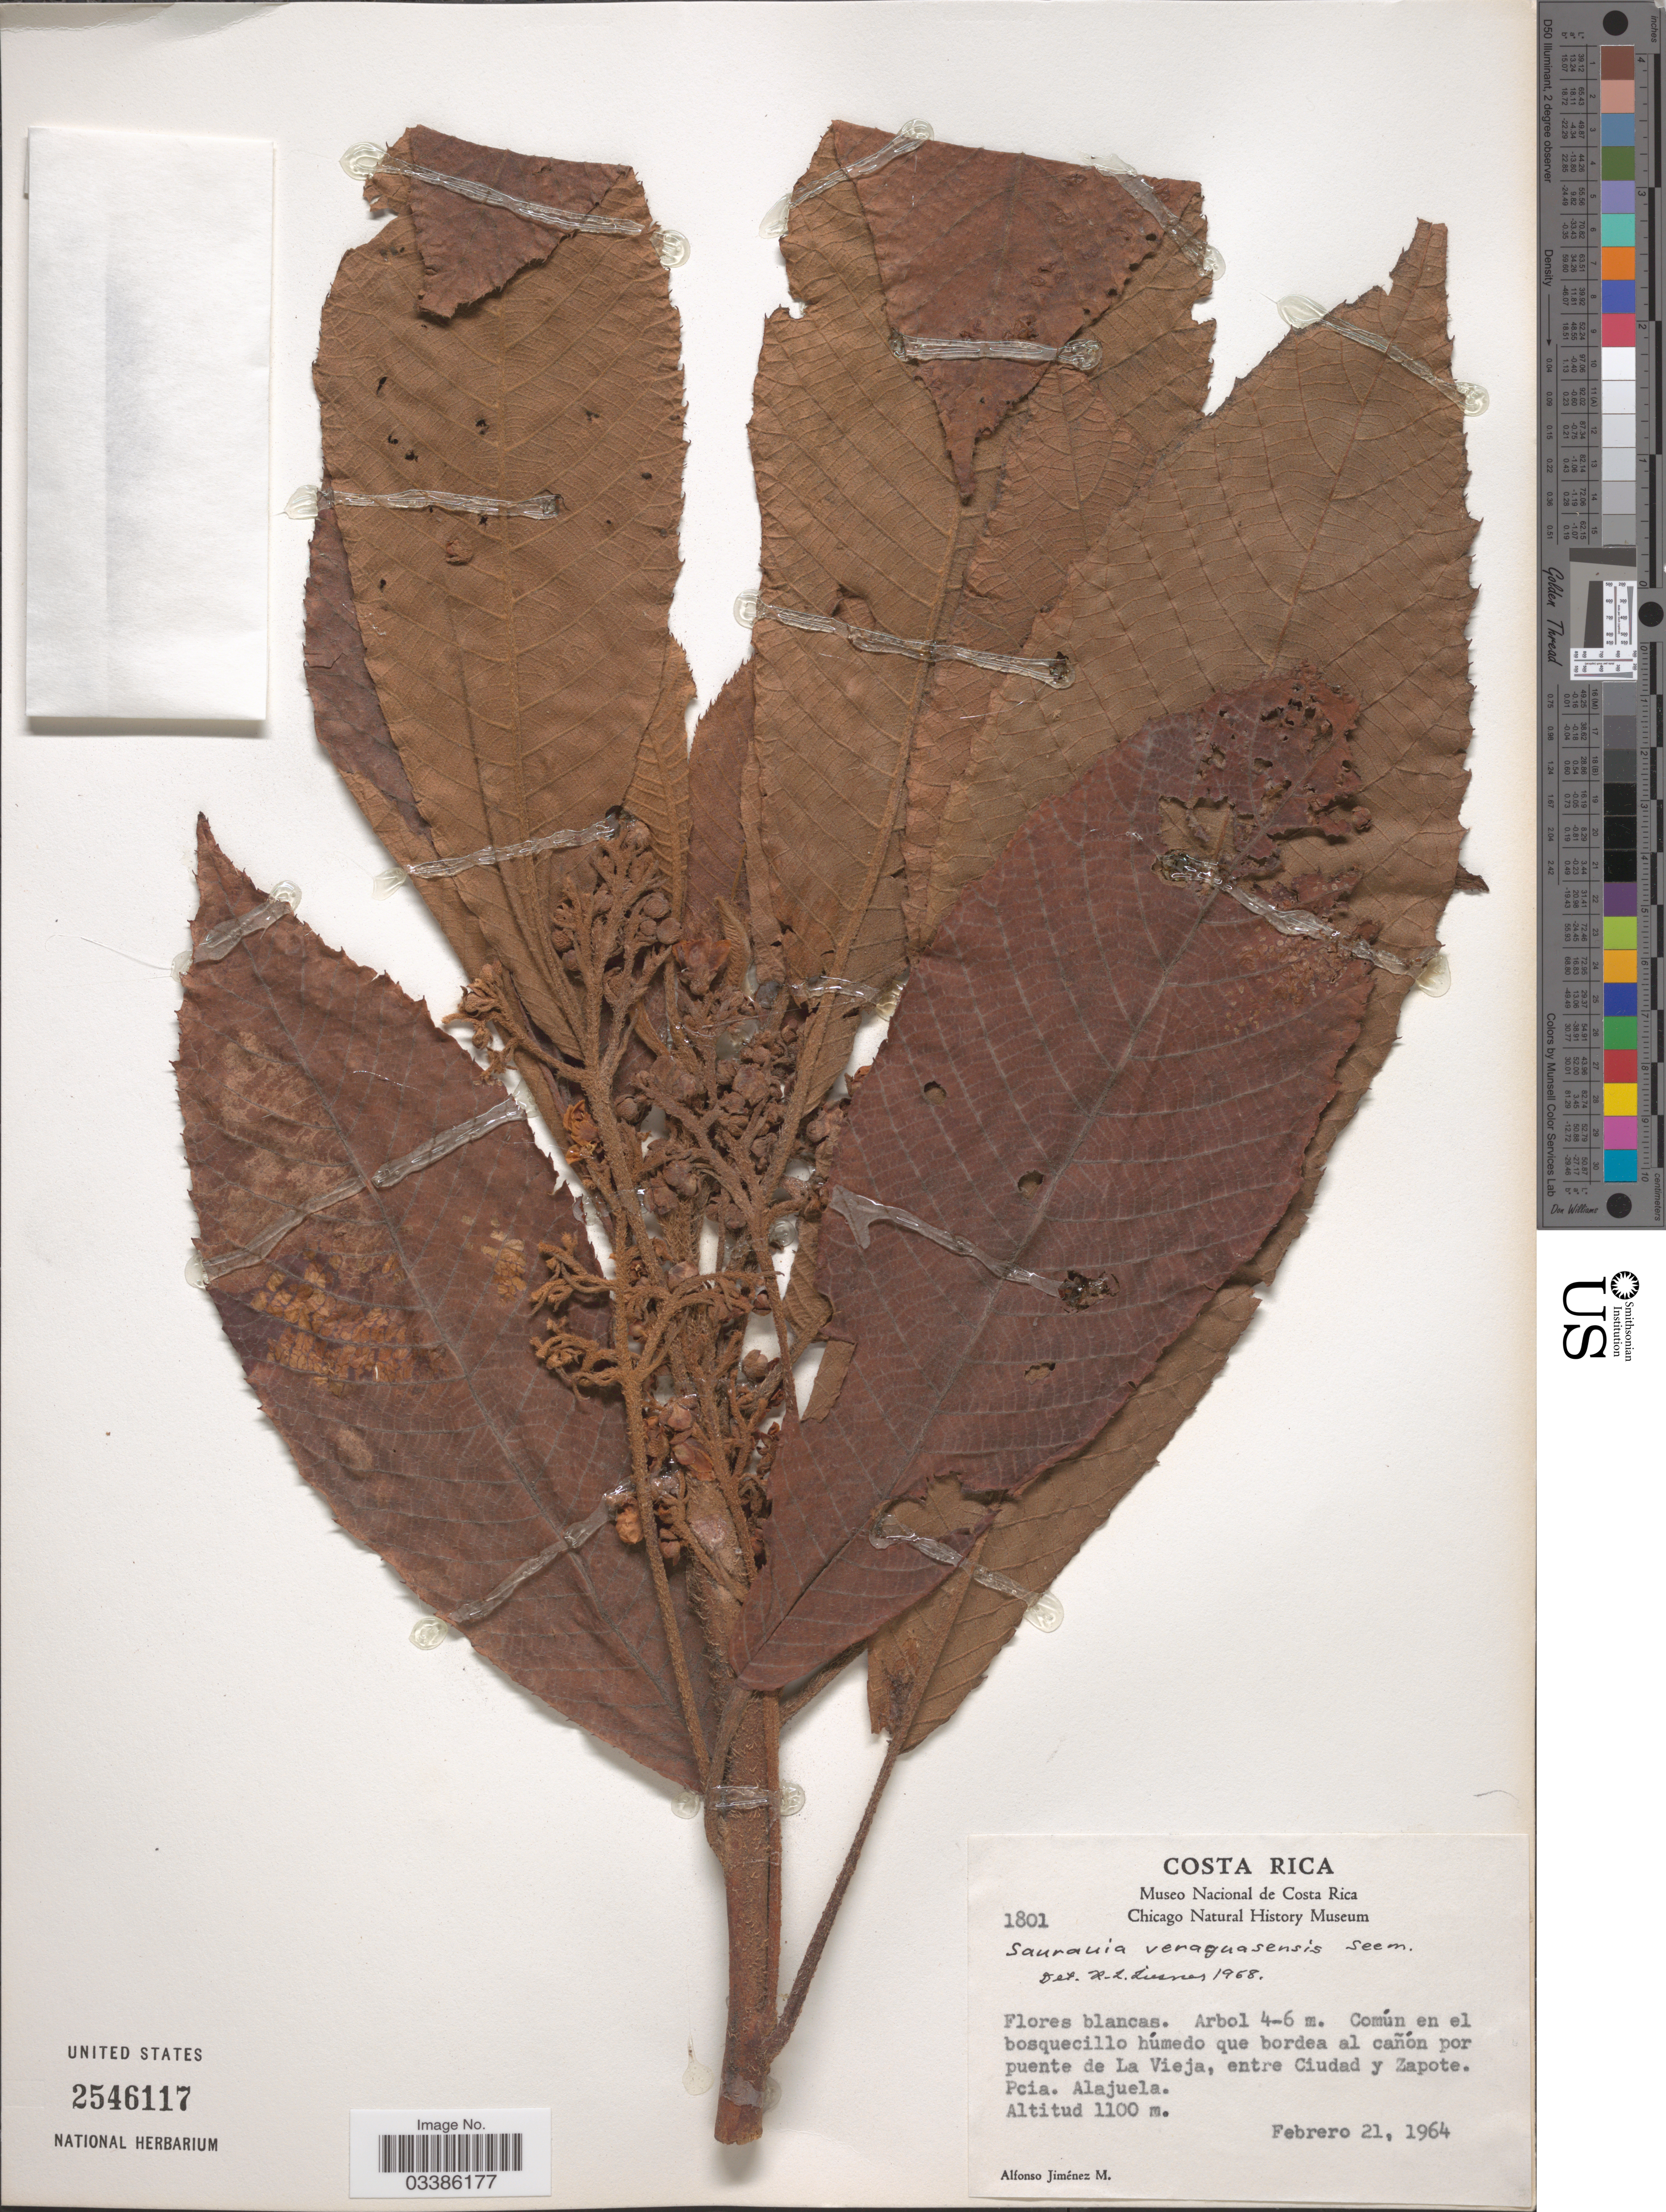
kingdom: Plantae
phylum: Tracheophyta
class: Magnoliopsida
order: Ericales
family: Actinidiaceae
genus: Saurauia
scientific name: Saurauia veraguasensis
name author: Seem.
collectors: A. Jimenez M.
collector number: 1801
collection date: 1964-02-21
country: Costa Rica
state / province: Alajuela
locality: Común en el bosquecillo húmedo que bordea al cañón por puente de La Vieja, entre Ciudad y Zapote. Pcia. Alajuela.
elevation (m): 1100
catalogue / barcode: US 2546117